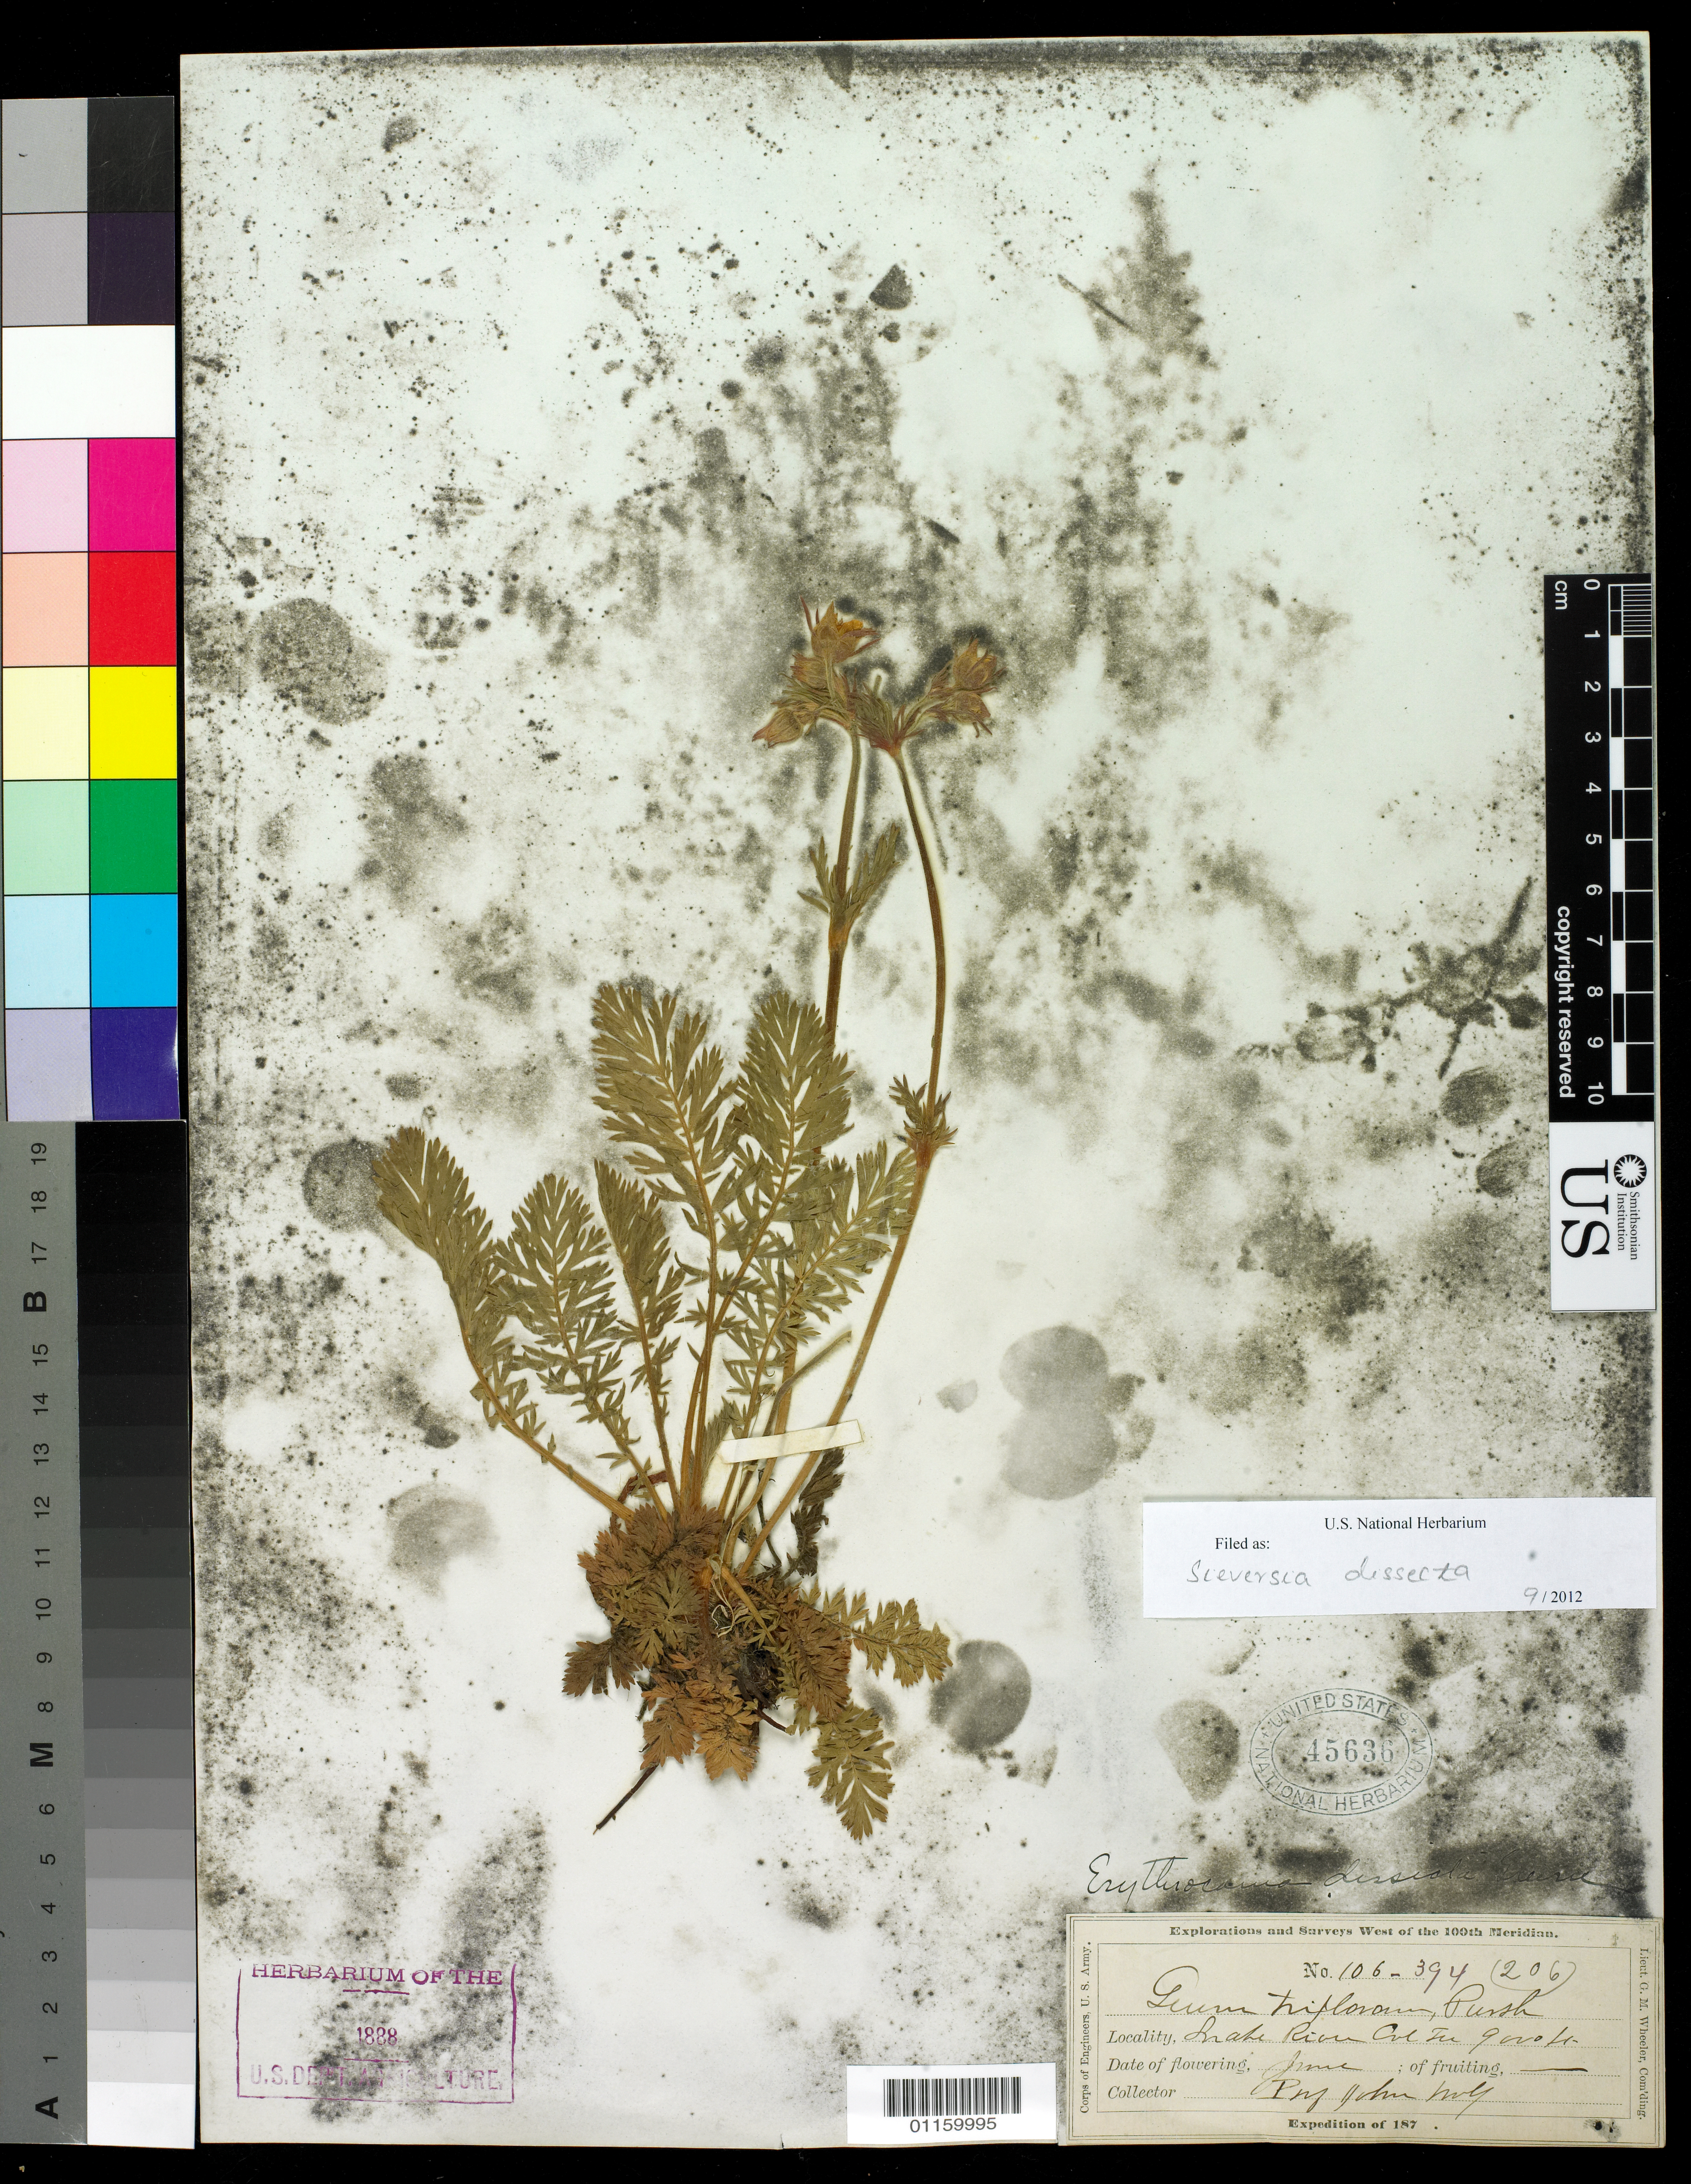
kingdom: Plantae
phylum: Tracheophyta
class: Magnoliopsida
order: Rosales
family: Rosaceae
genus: Geum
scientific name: Geum triflorum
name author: Pursh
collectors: J. Wolf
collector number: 106-394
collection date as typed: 1873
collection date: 1873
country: United States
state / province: Colorado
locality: Snake River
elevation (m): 2743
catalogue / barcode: US 45636